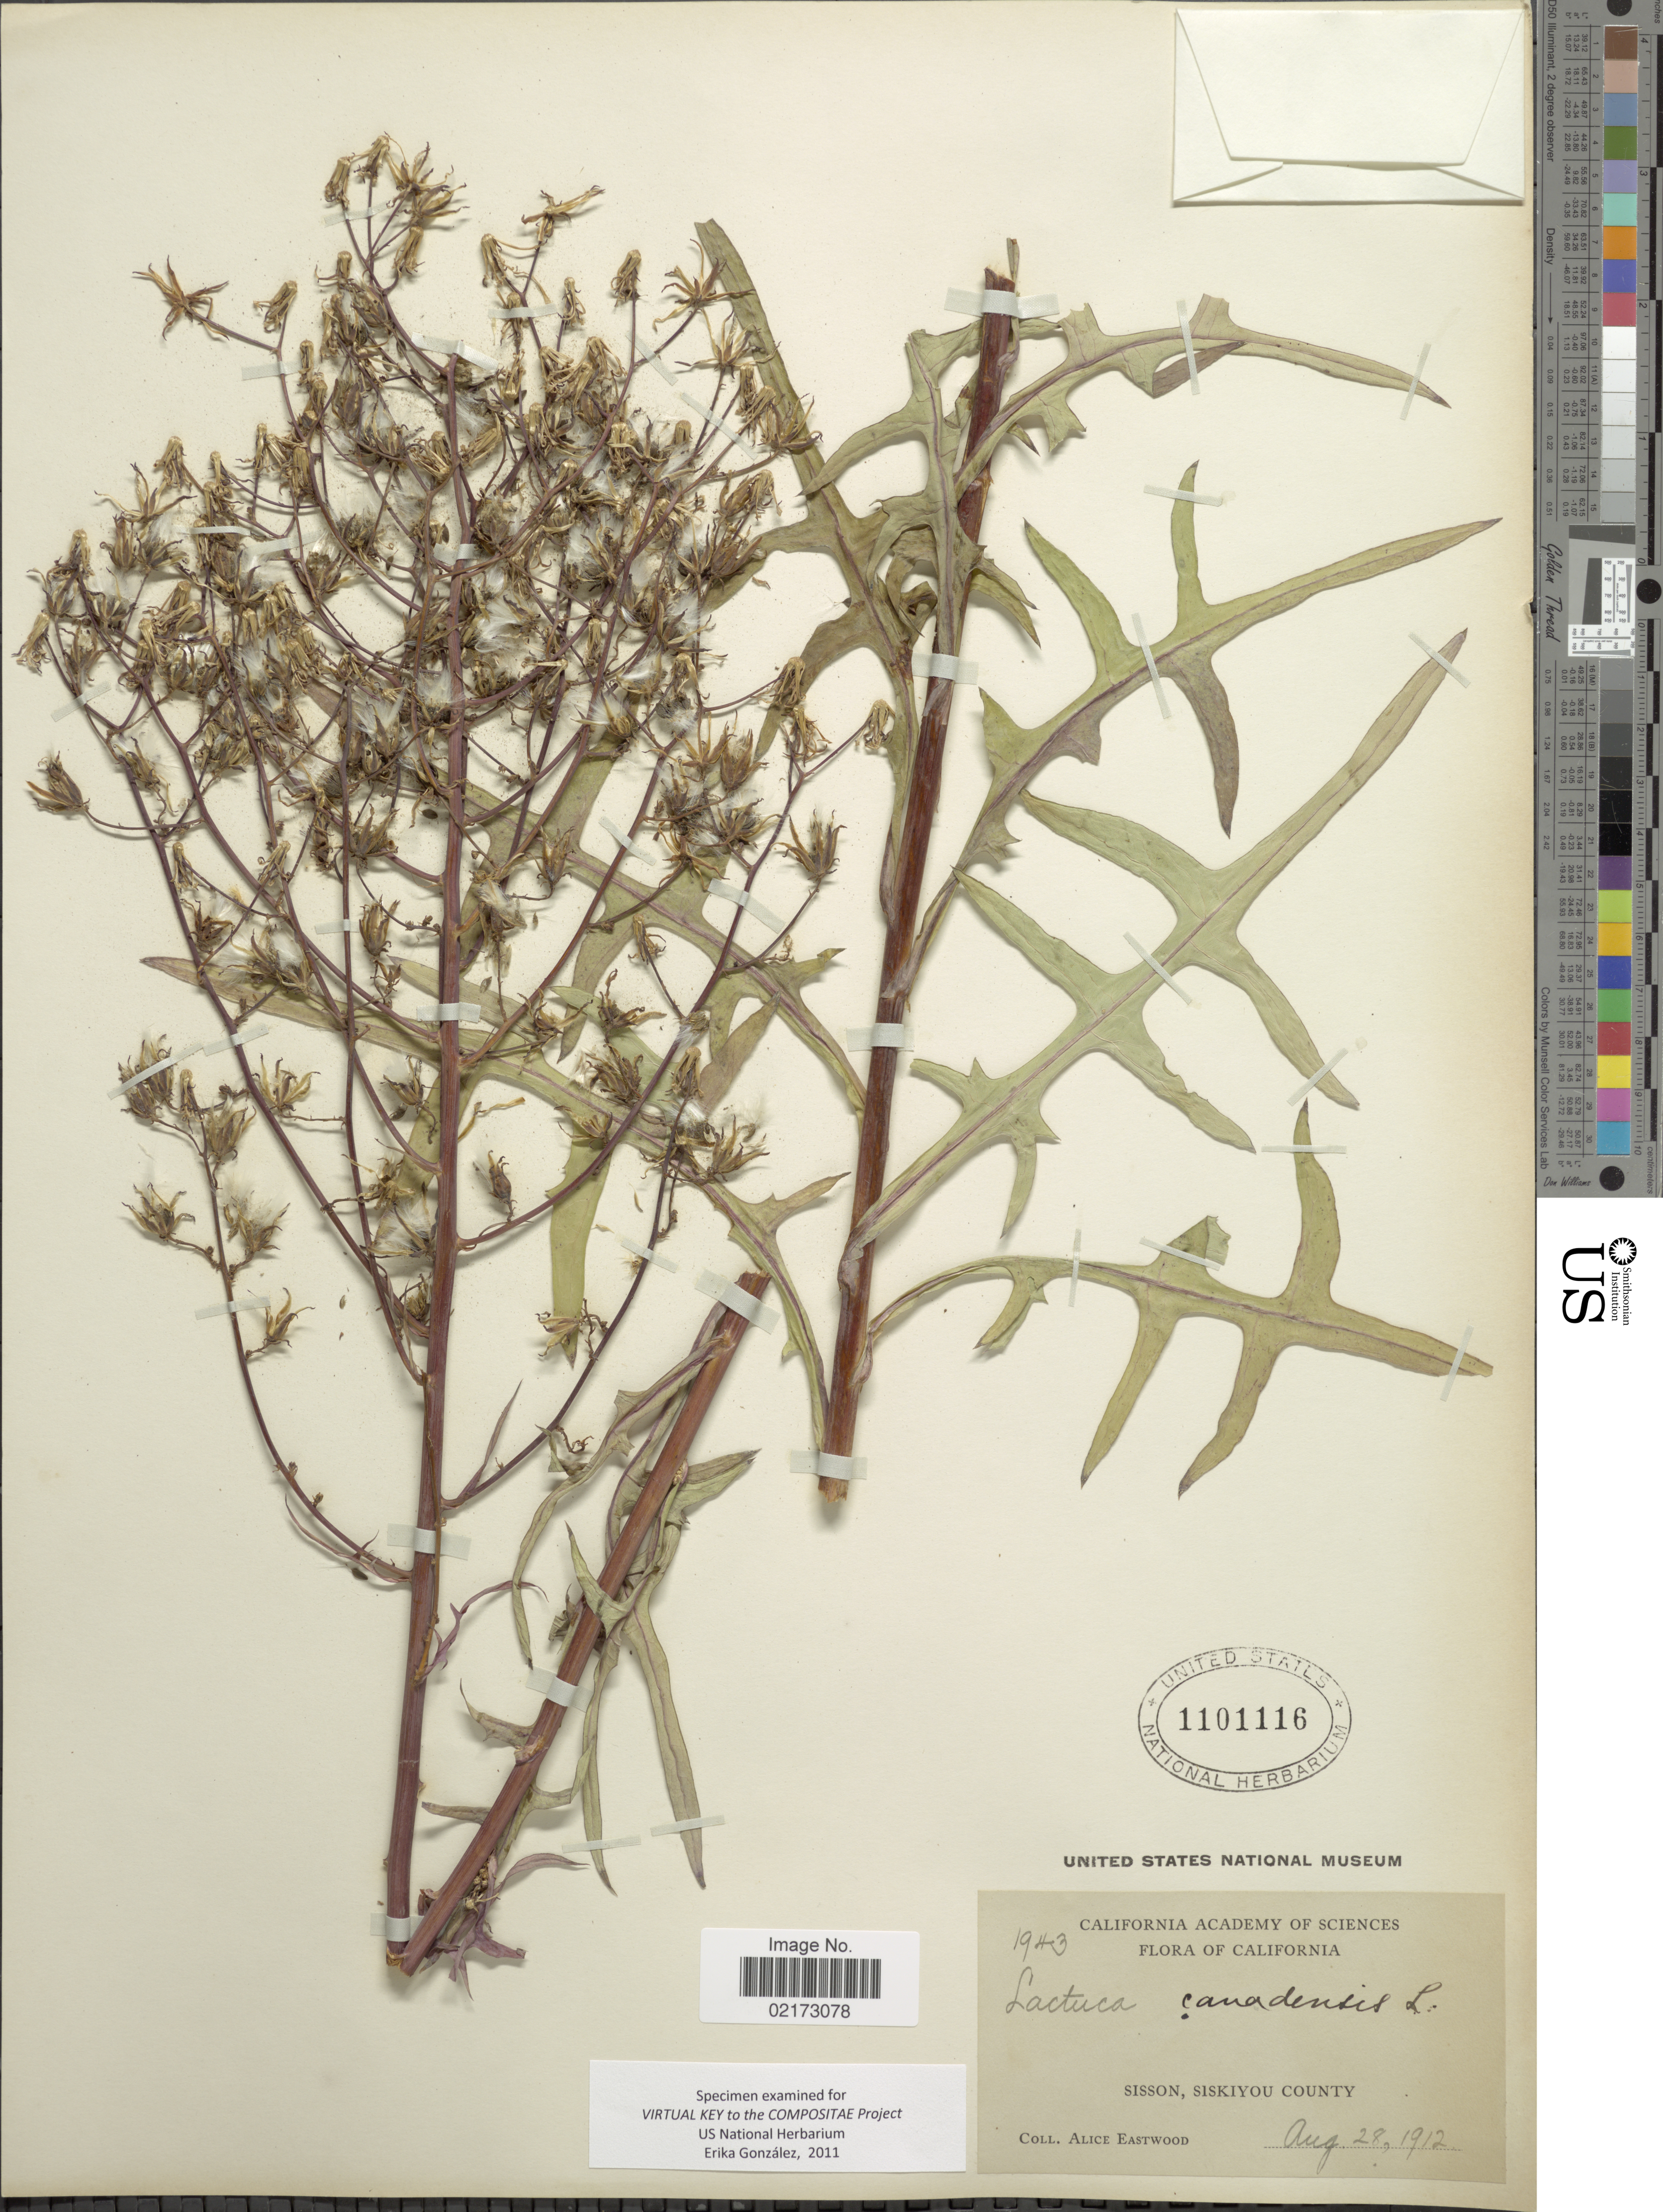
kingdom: Plantae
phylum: Tracheophyta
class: Magnoliopsida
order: Asterales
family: Asteraceae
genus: Lactuca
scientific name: Lactuca canadensis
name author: L.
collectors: A. Eastwood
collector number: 1943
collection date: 1912-08-28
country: United States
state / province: California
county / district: Siskiyou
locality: Sisson, Siskiyou County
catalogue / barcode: US 1101116